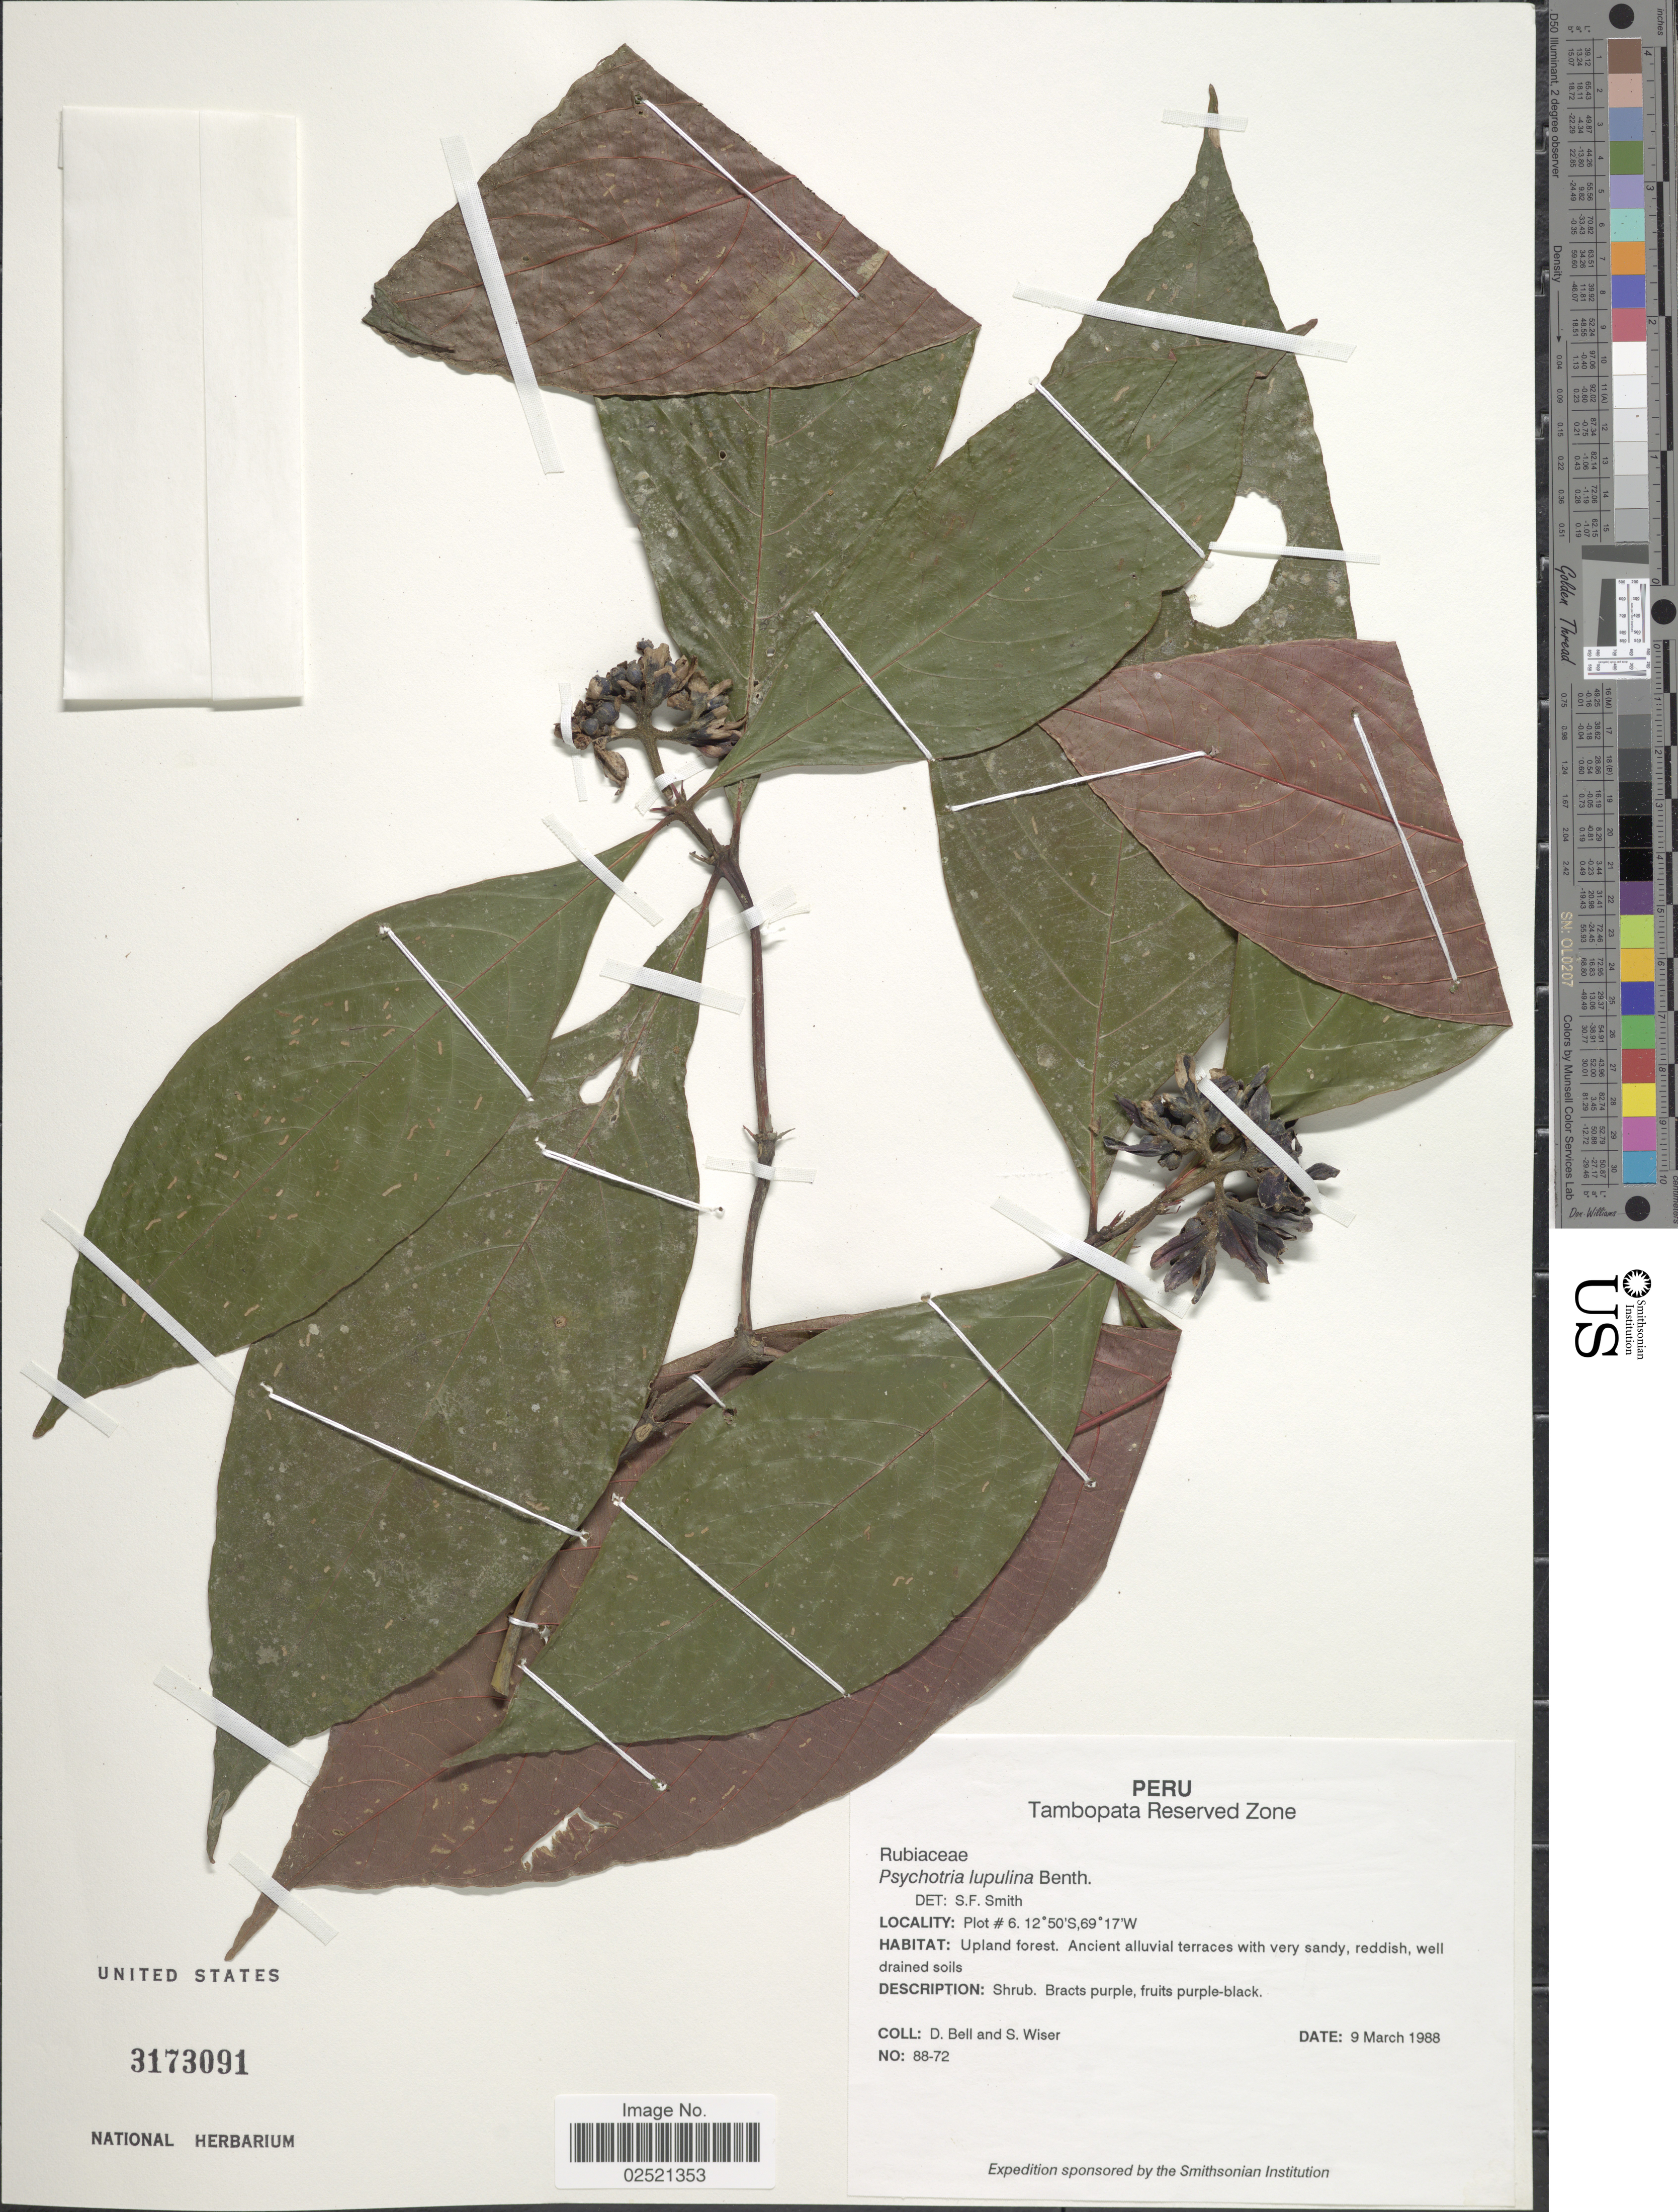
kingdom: Plantae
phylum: Tracheophyta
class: Magnoliopsida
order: Gentianales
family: Rubiaceae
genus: Psychotria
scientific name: Psychotria lupulina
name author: Benth.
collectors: D. A. Bell & S. Wiser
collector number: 88-72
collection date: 1988-03-09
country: Peru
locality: Tambopata Reserved Zone, Plot # 6, Upland forest.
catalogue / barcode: US 3173091